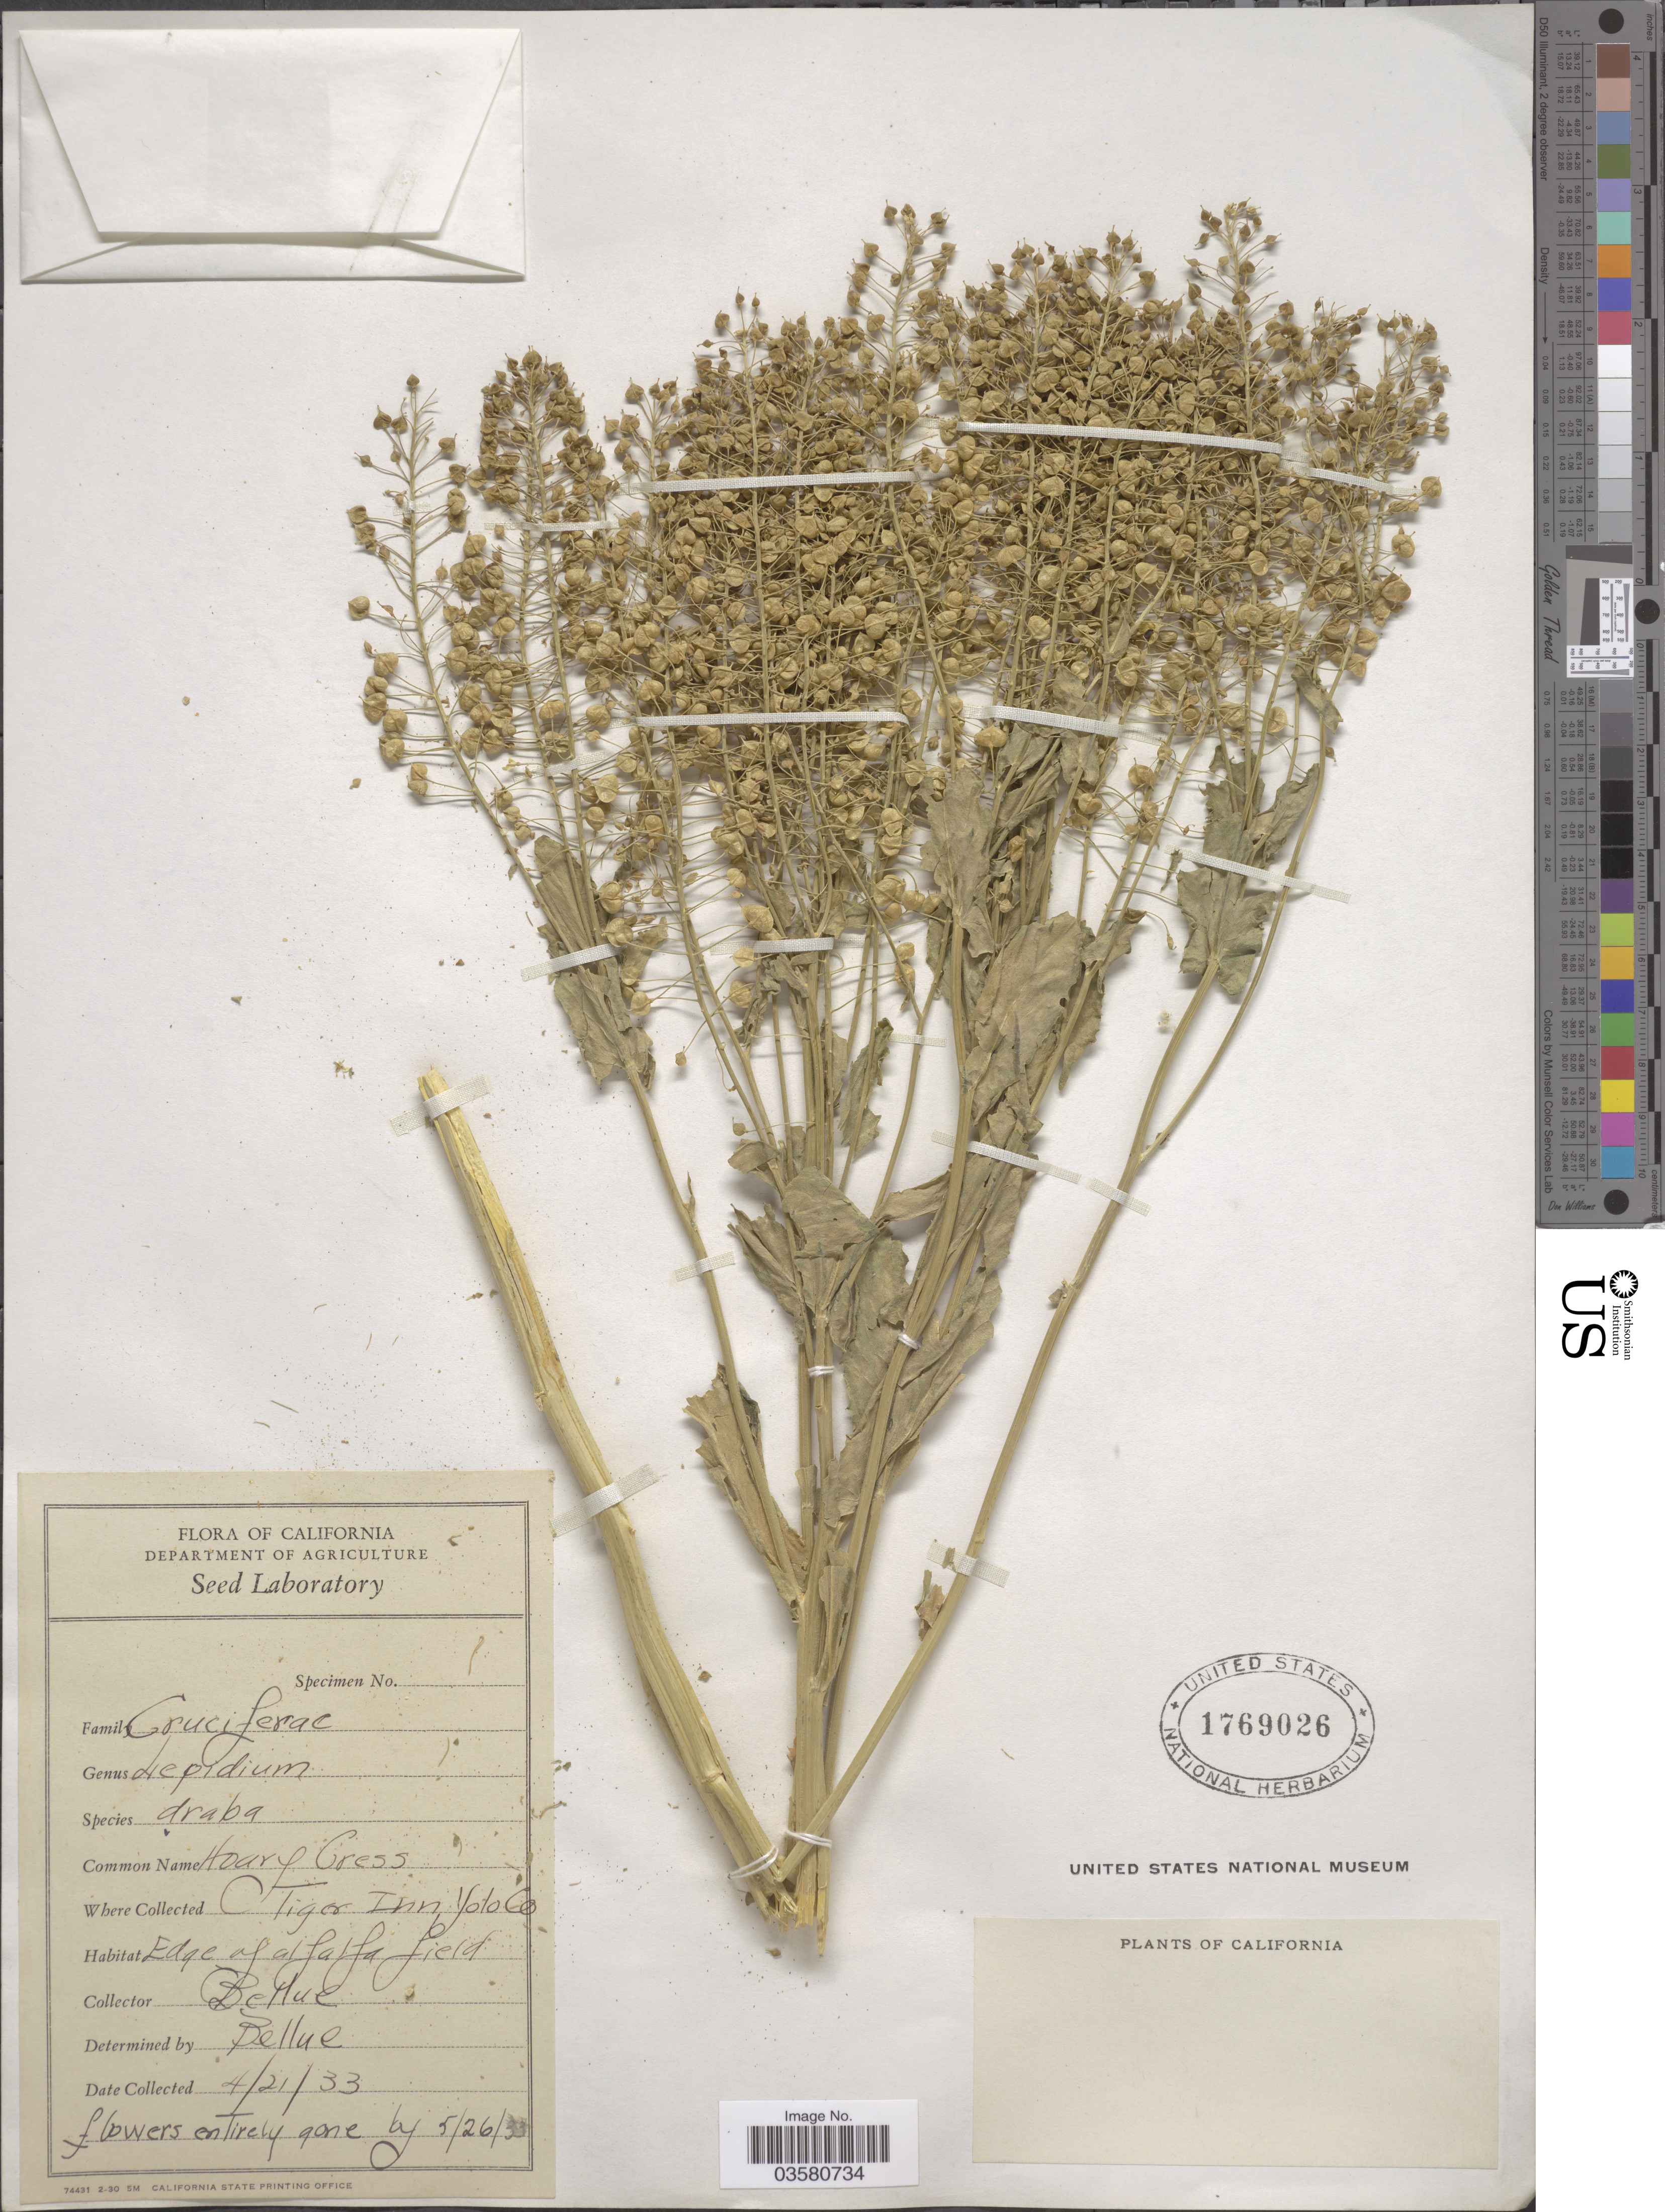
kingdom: Plantae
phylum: Tracheophyta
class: Magnoliopsida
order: Brassicales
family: Brassicaceae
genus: Lepidium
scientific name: Lepidium draba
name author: L.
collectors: Bellue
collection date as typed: Transcribed d/m/y: 21/4/33 to 26/5/33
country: United States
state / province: California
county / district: Yolo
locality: Tiger Inn. Yolo Co. Edge of alfalfa field.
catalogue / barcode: US 1769026